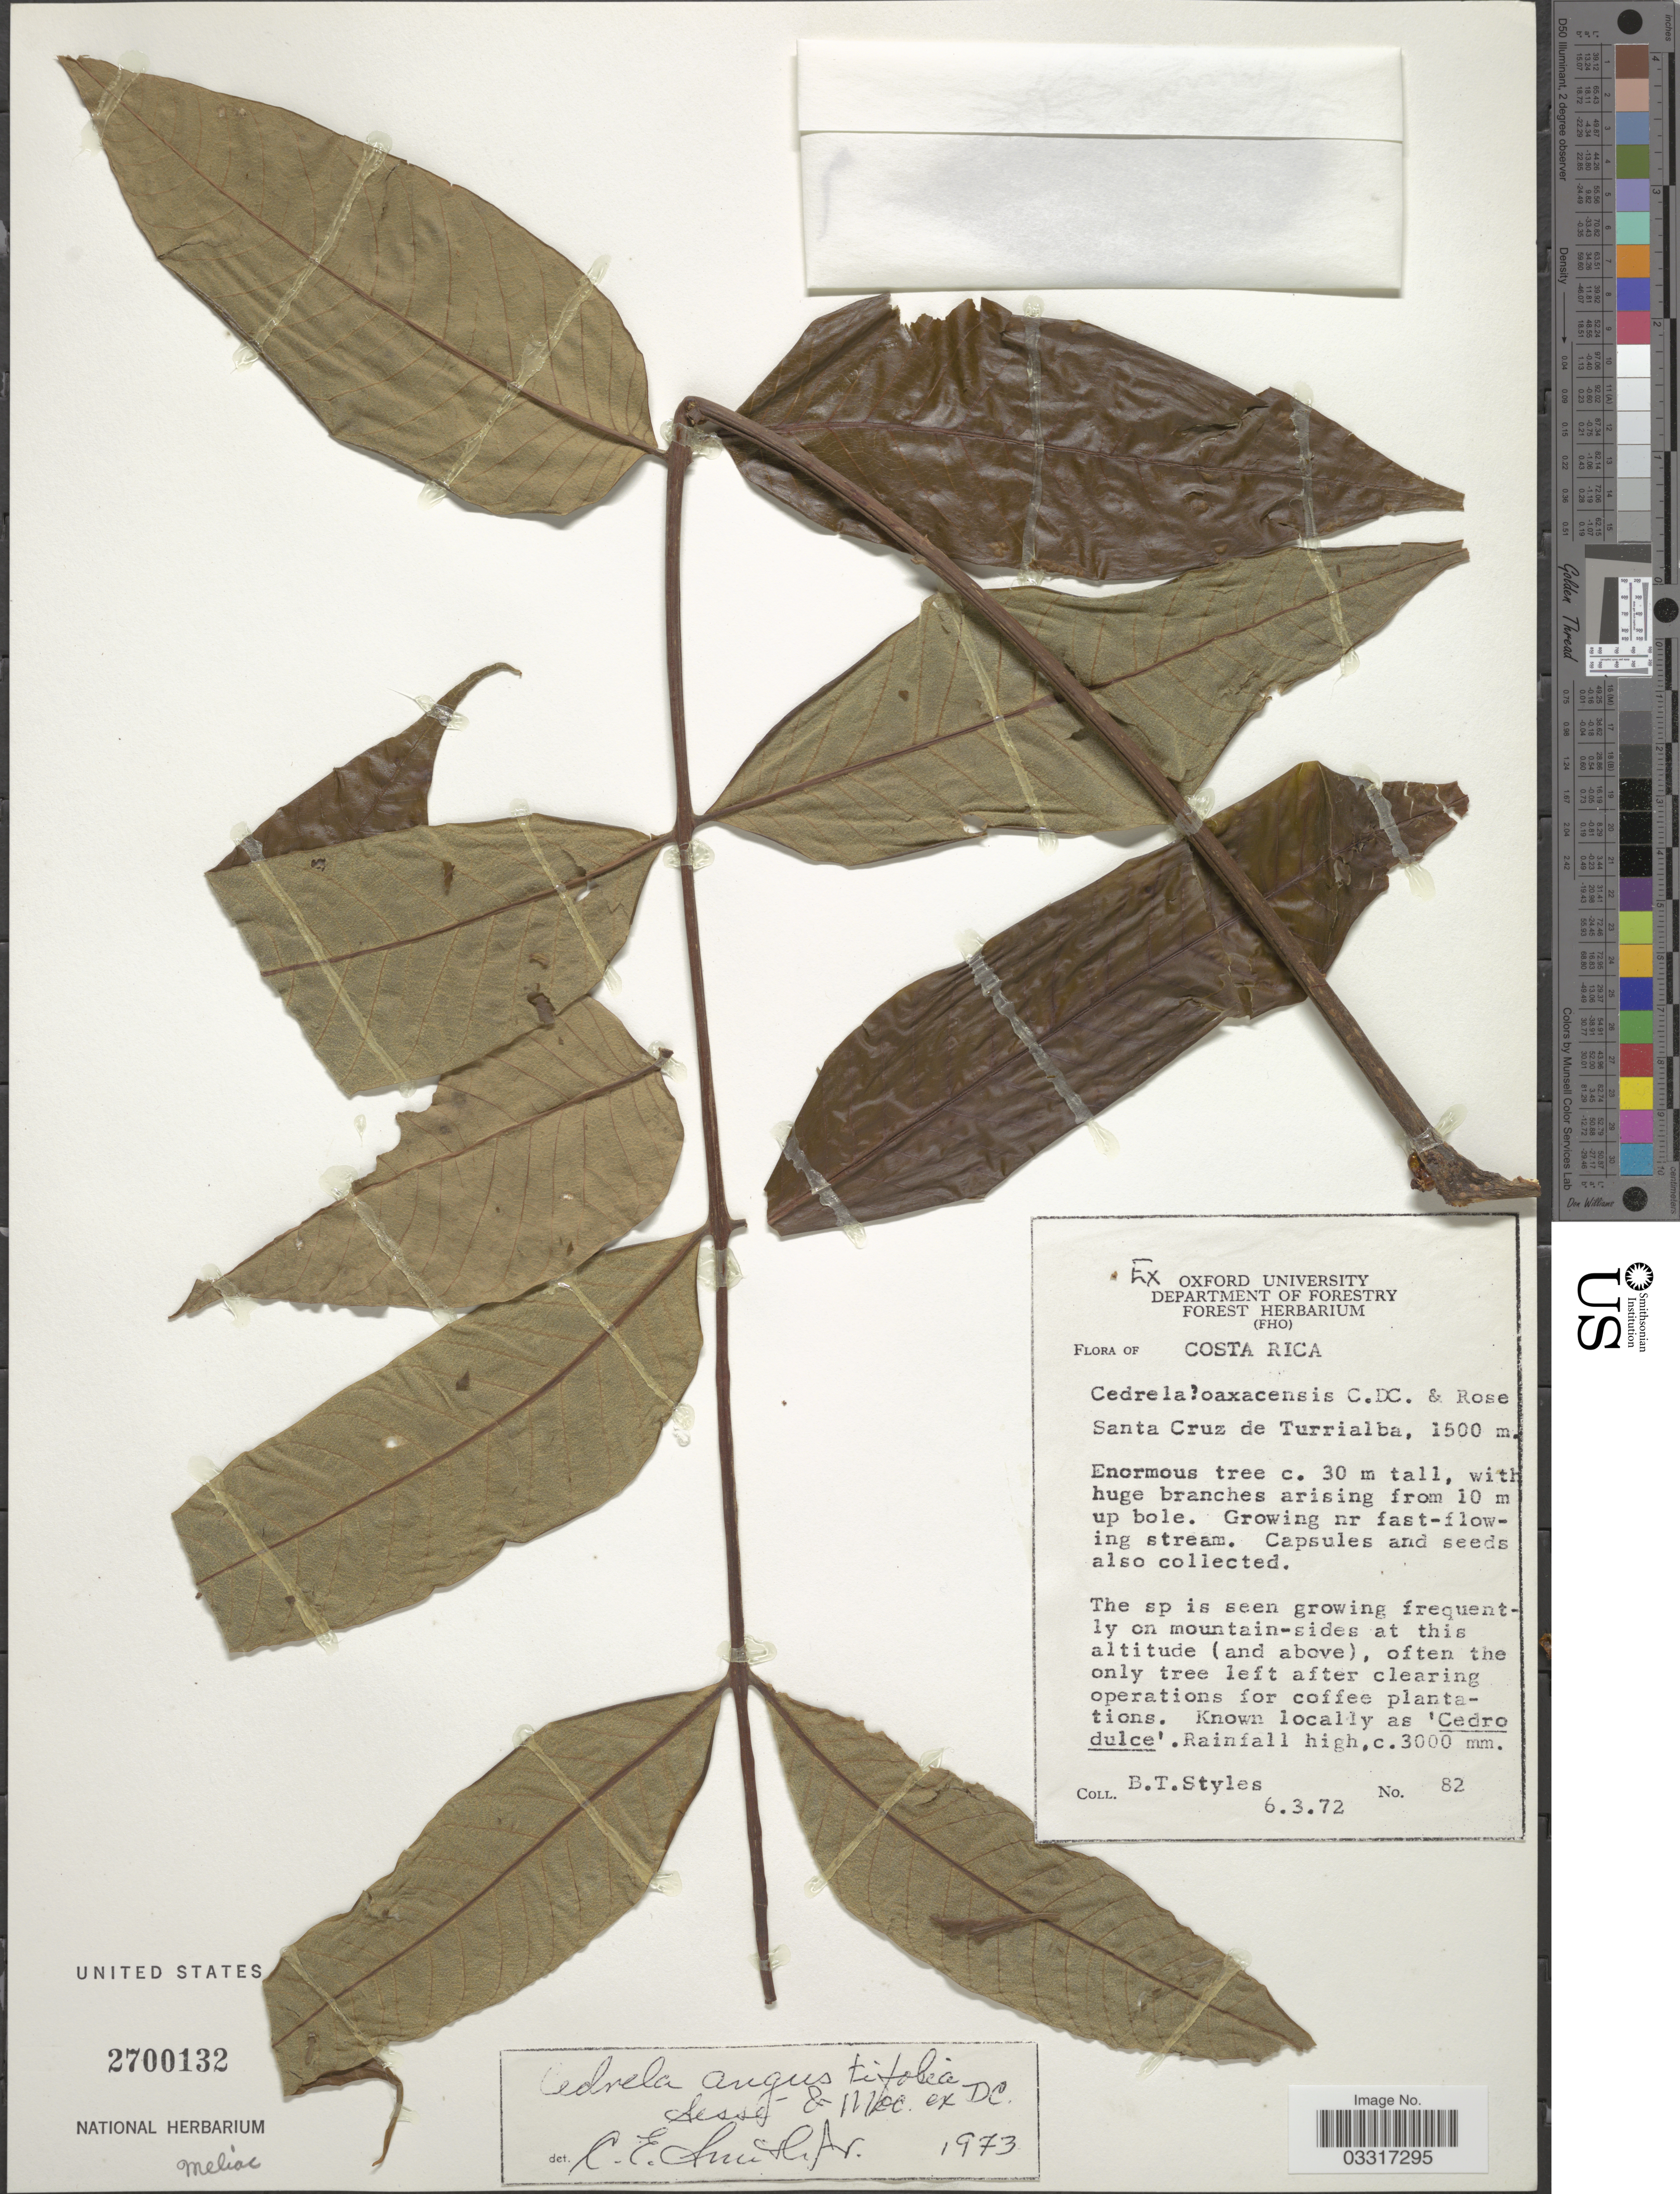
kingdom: Plantae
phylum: Tracheophyta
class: Magnoliopsida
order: Sapindales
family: Meliaceae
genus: Cedrela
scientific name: Cedrela angustifolia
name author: DC.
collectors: B. T. Styles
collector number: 82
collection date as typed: Transcribed d/m/y: 6/3/72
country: Costa Rica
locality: Santa Cruz de Turrialba.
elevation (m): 1500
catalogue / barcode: US 2700132